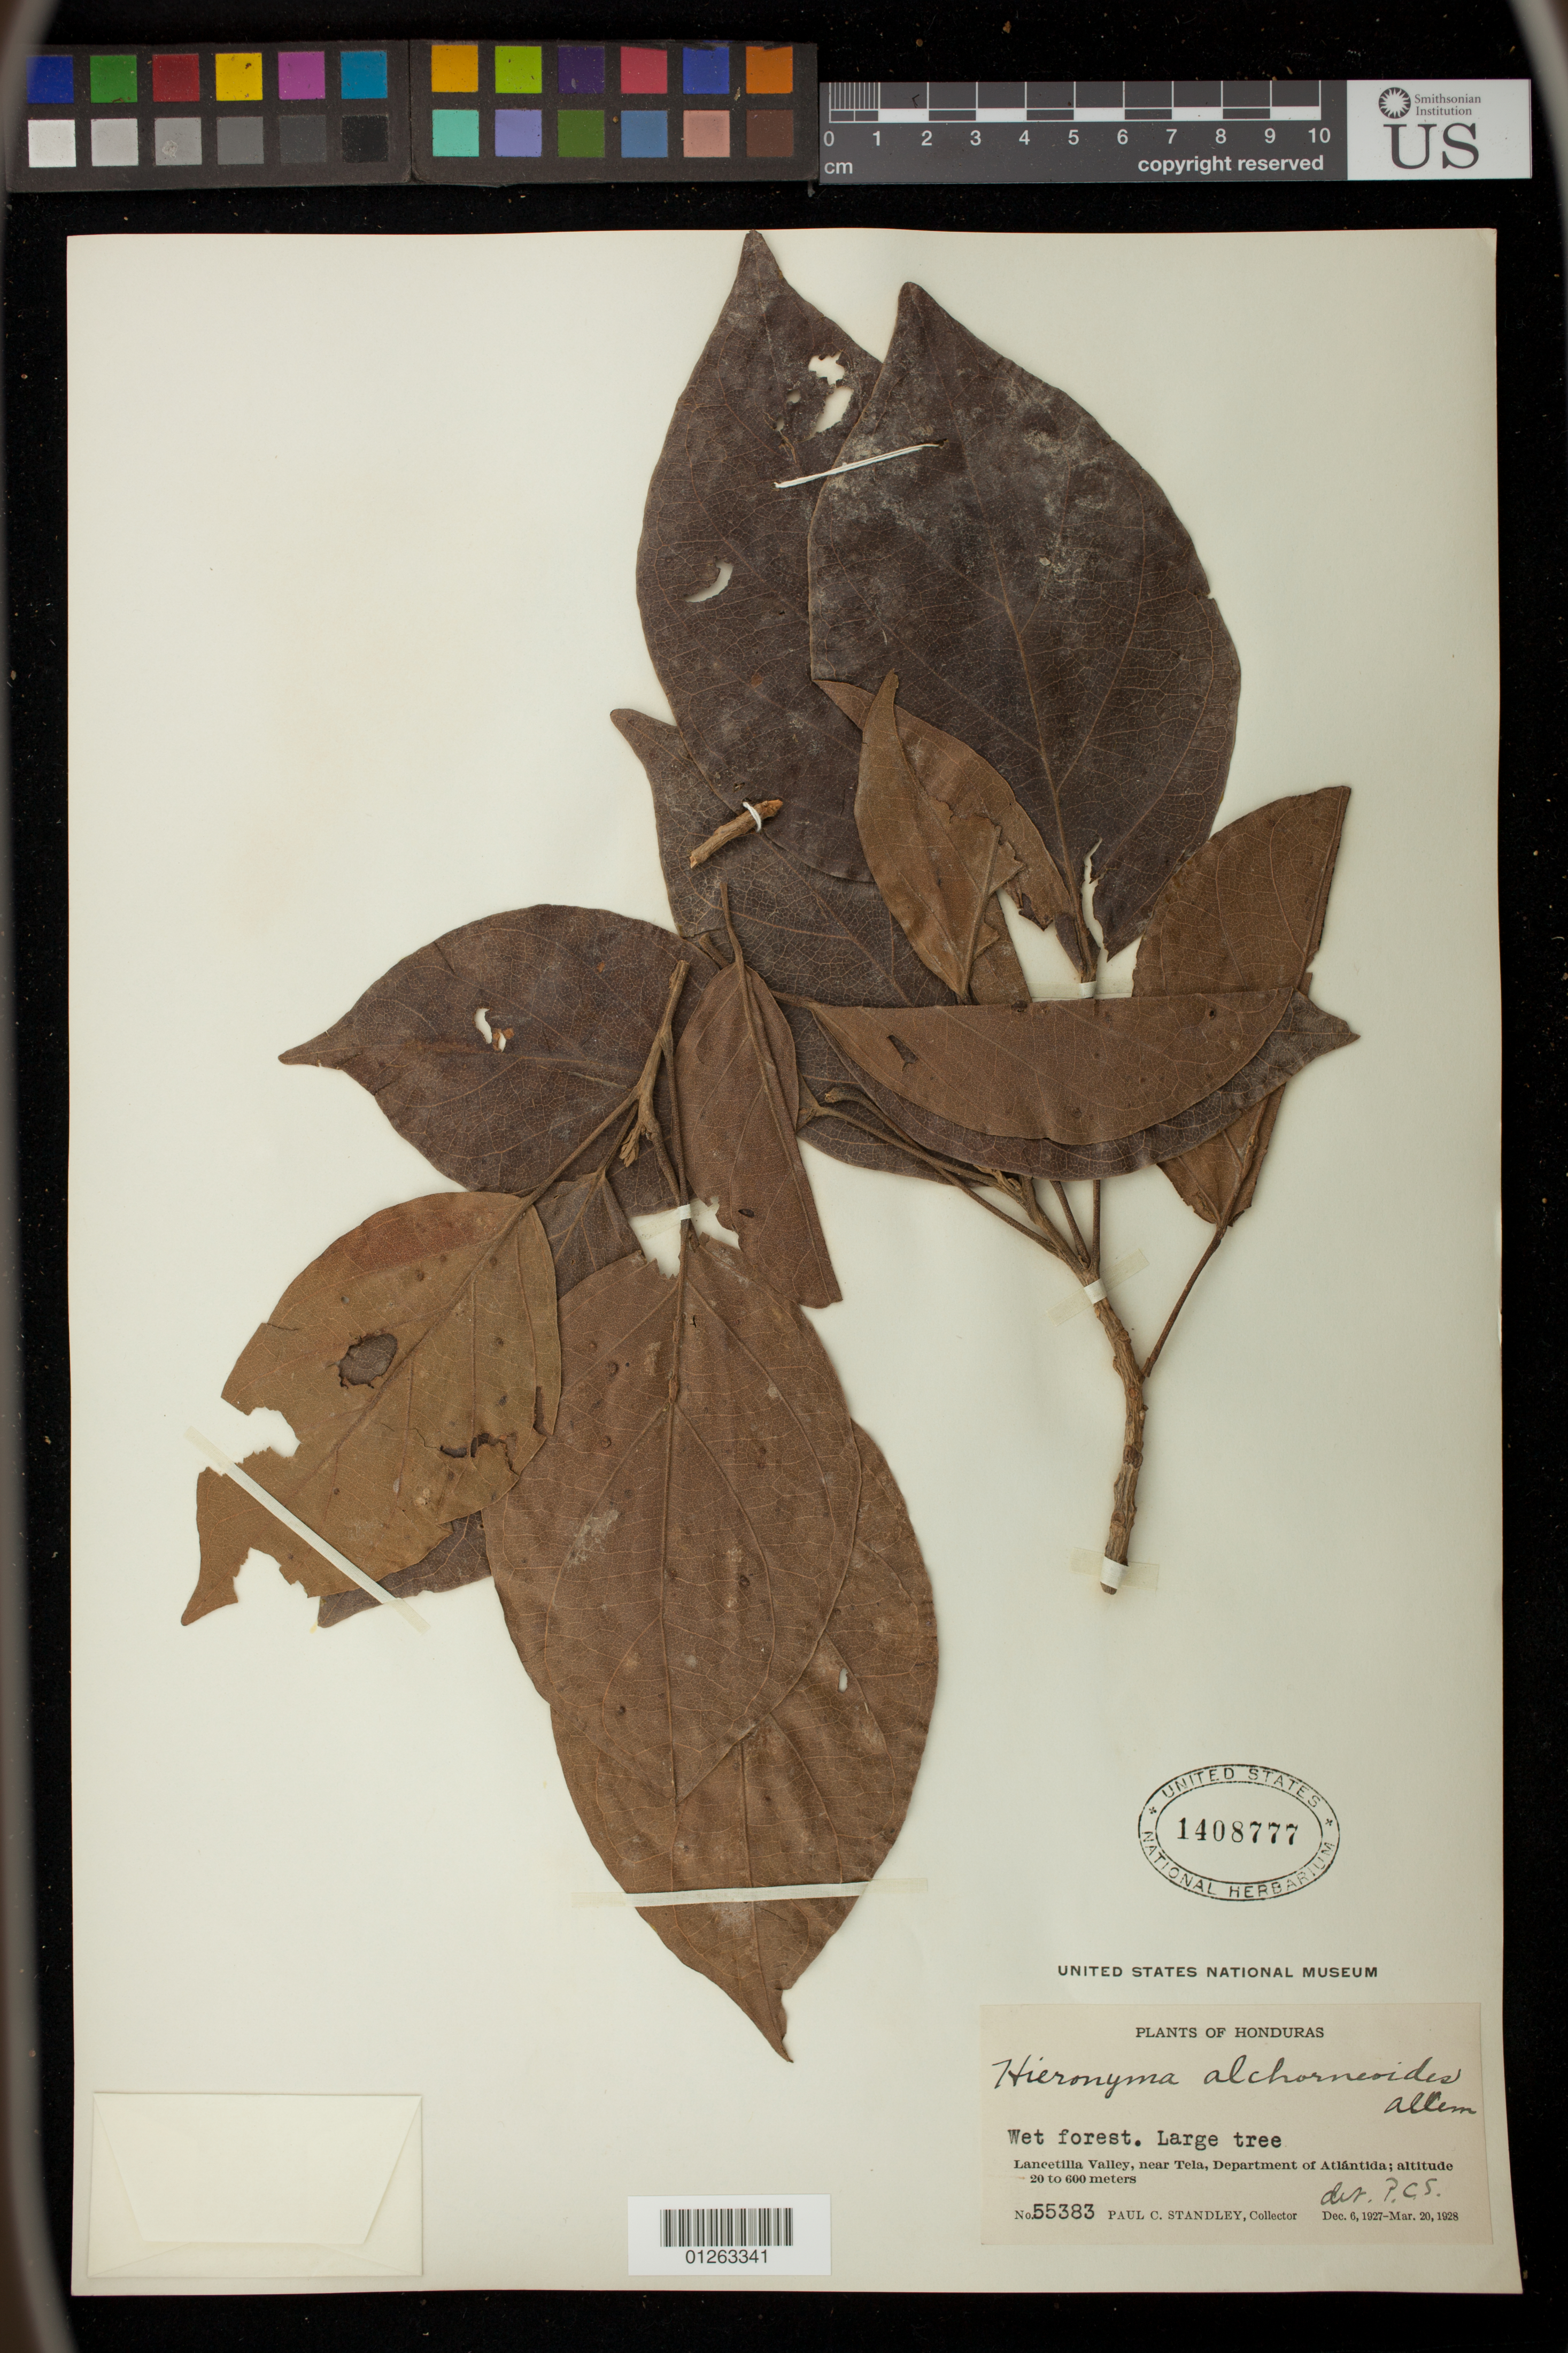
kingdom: Plantae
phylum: Tracheophyta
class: Magnoliopsida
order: Malpighiales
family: Phyllanthaceae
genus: Hieronyma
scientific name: Hieronyma alchorneoides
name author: Allemão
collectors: P. C. Standley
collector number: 55383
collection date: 1927-12-06/1928-03-20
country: Honduras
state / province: Atlántida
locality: Lancetilla Valley, near Tela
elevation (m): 20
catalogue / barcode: US 1408777